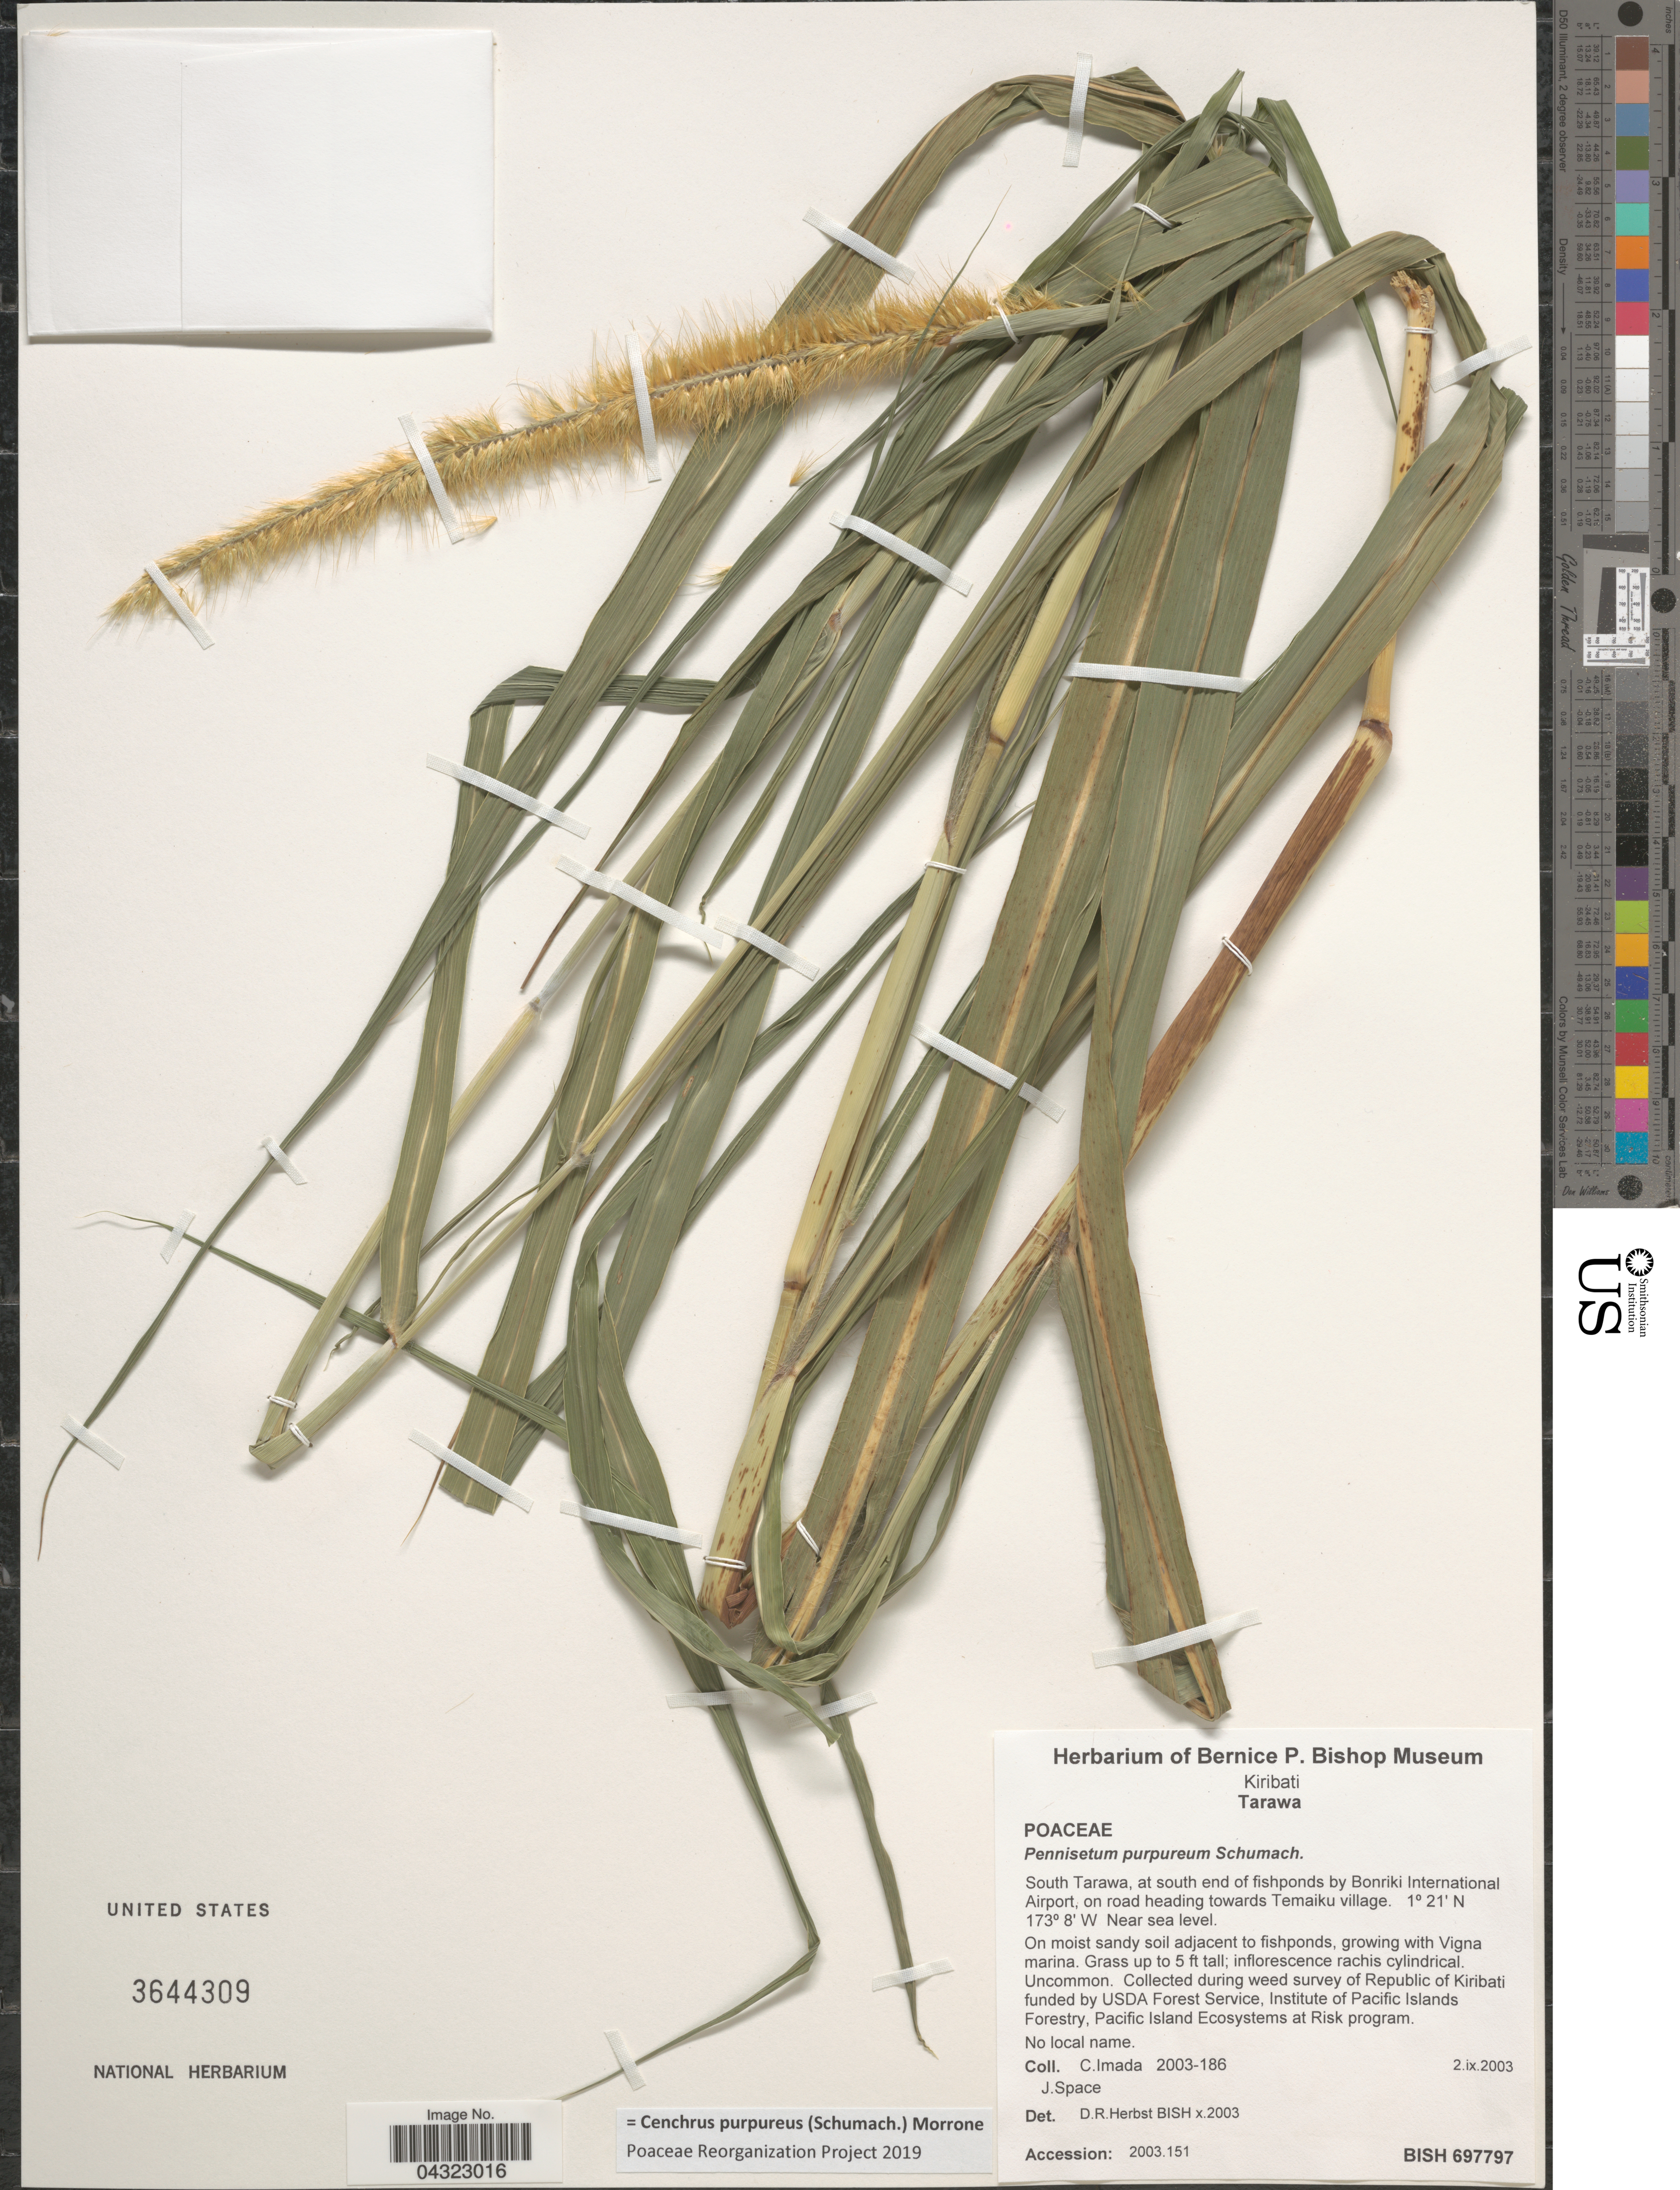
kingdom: Plantae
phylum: Tracheophyta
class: Liliopsida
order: Poales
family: Poaceae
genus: Cenchrus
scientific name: Cenchrus purpureus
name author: (Schumach.) Morrone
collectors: C. Imada & J. Space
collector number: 2003-186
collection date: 2003-09-02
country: Kiribati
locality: Tarawa. South Tarawa, at south end of fishponds by Bonriki International Airport, on road heading towards Temaiku village.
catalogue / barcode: US 3644309